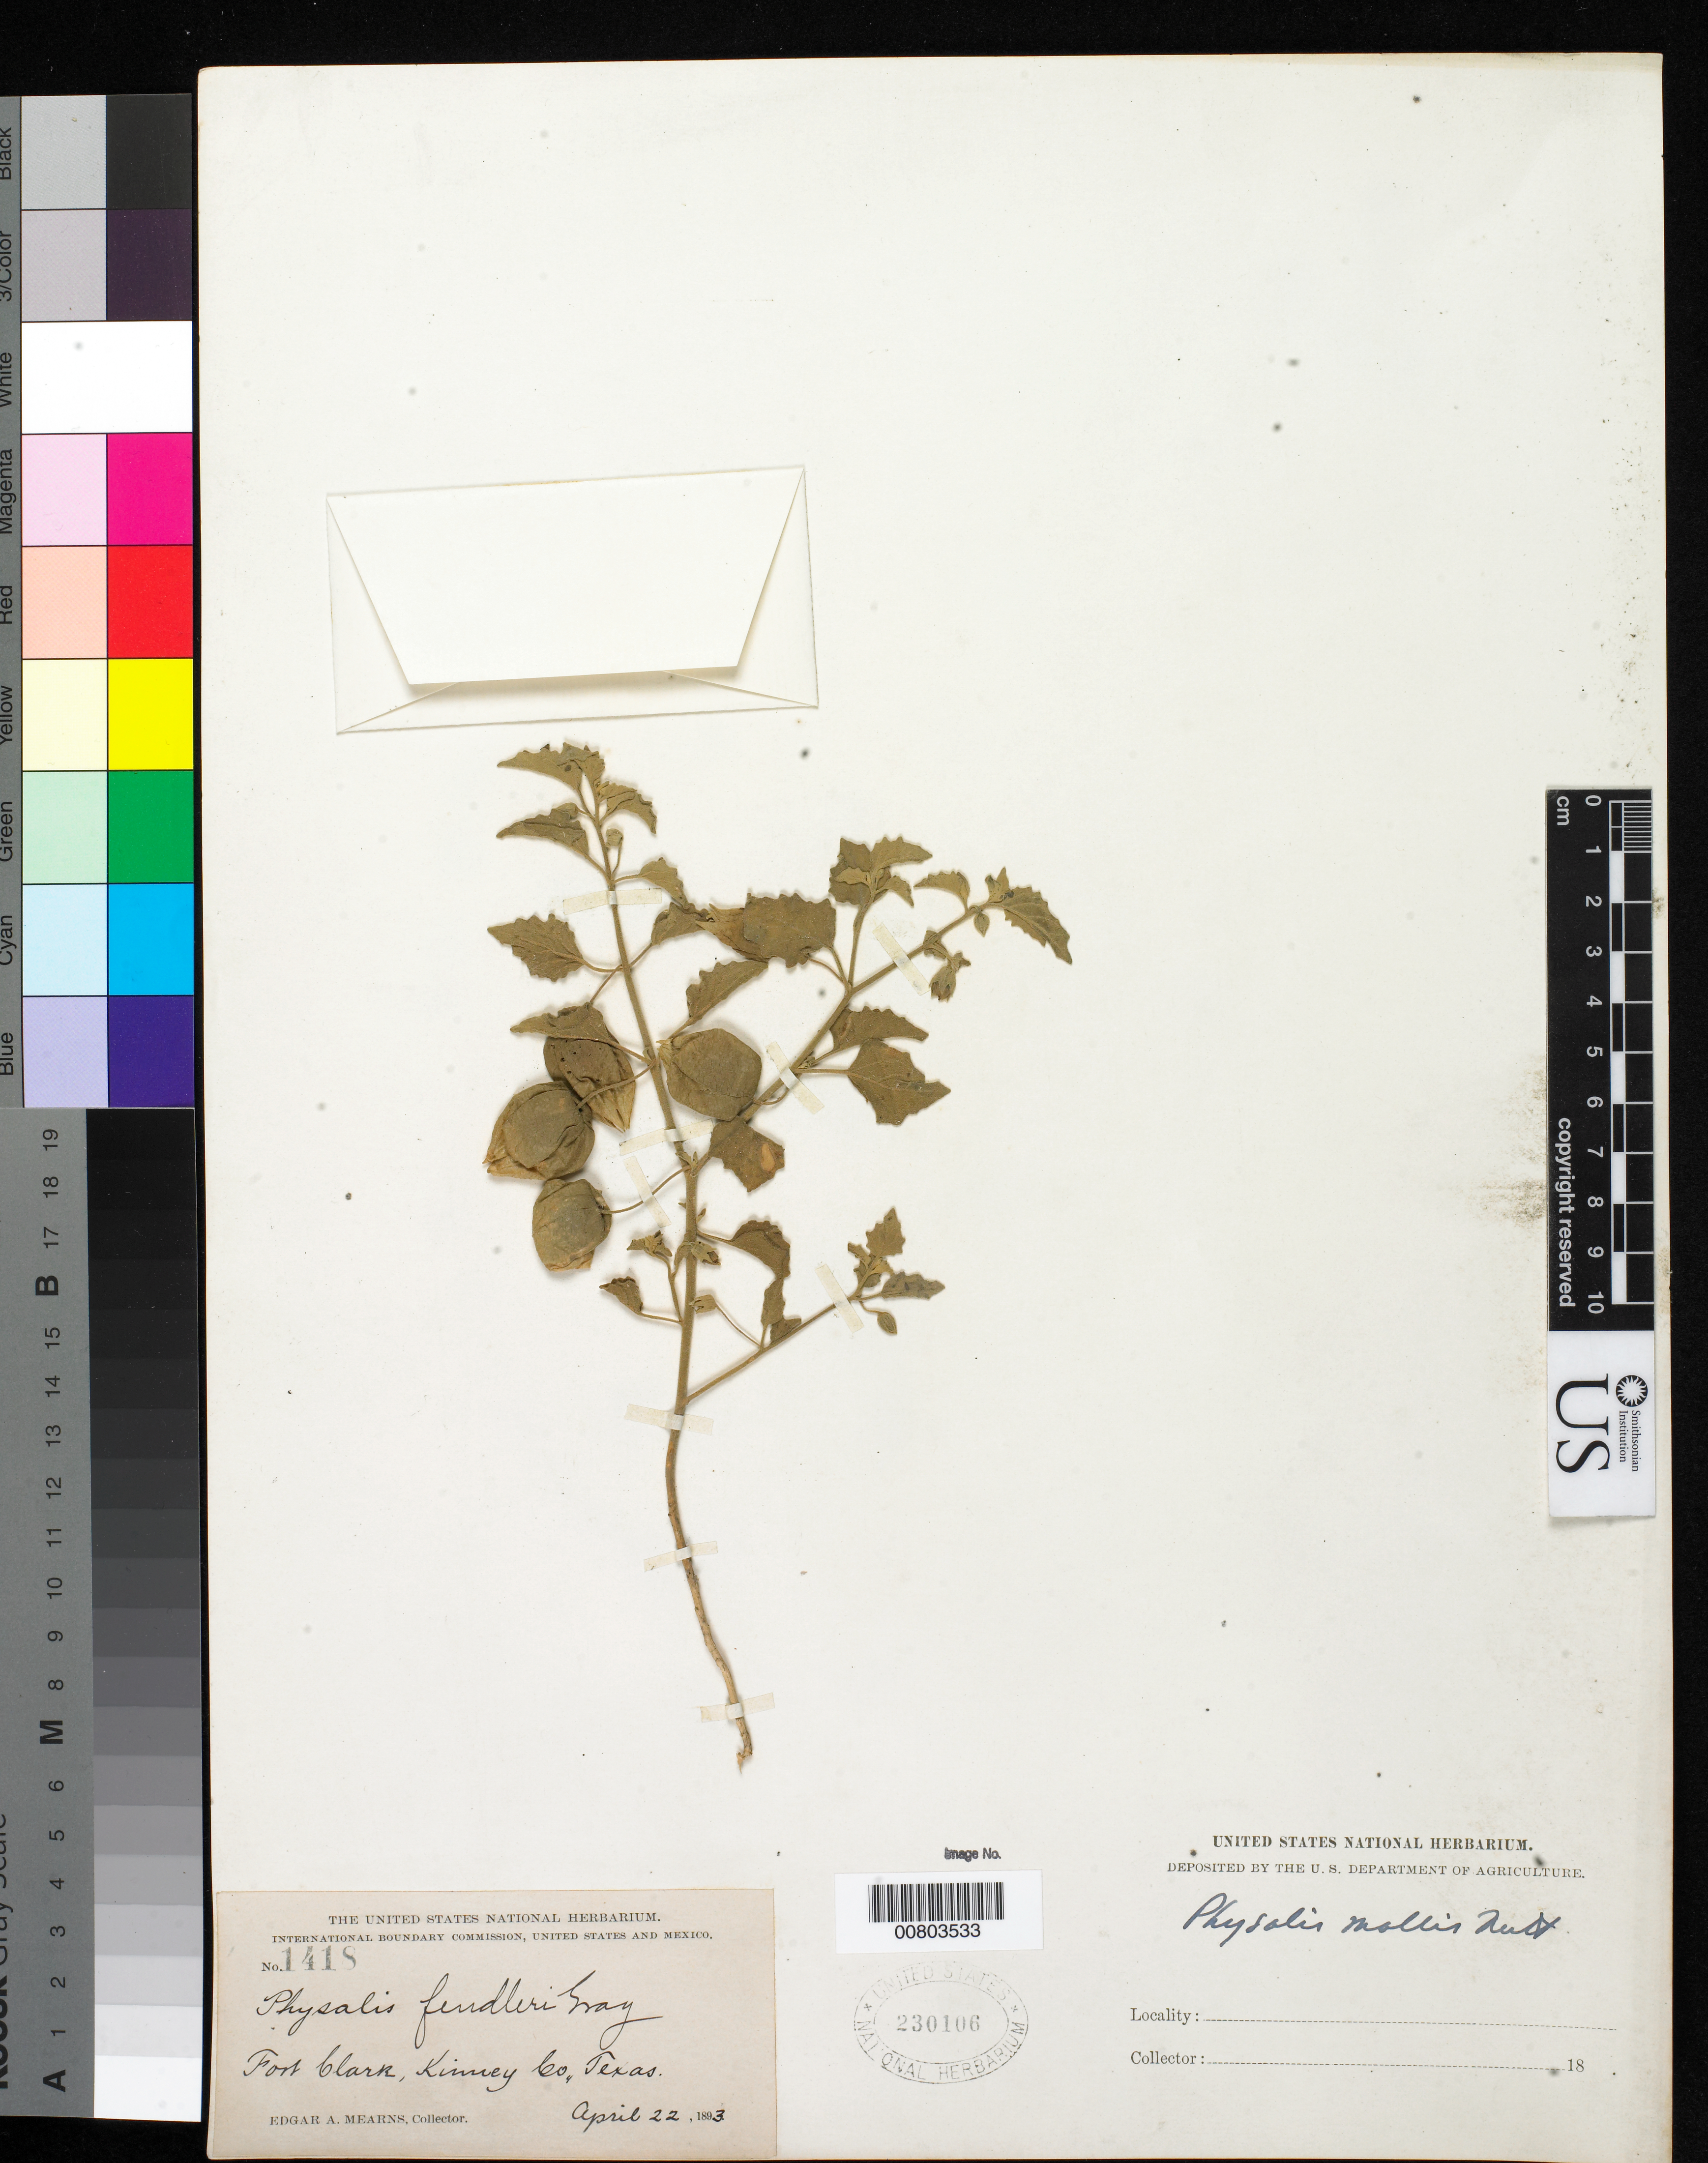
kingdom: Plantae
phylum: Tracheophyta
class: Magnoliopsida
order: Solanales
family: Solanaceae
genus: Physalis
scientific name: Physalis mollis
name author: Nutt.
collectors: E. A. Mearns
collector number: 1418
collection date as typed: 22 Apr 1893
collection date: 1893-04-22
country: United States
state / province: Texas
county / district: Kinney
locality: Fort Clark, Kinney County, Texas.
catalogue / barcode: US 230106